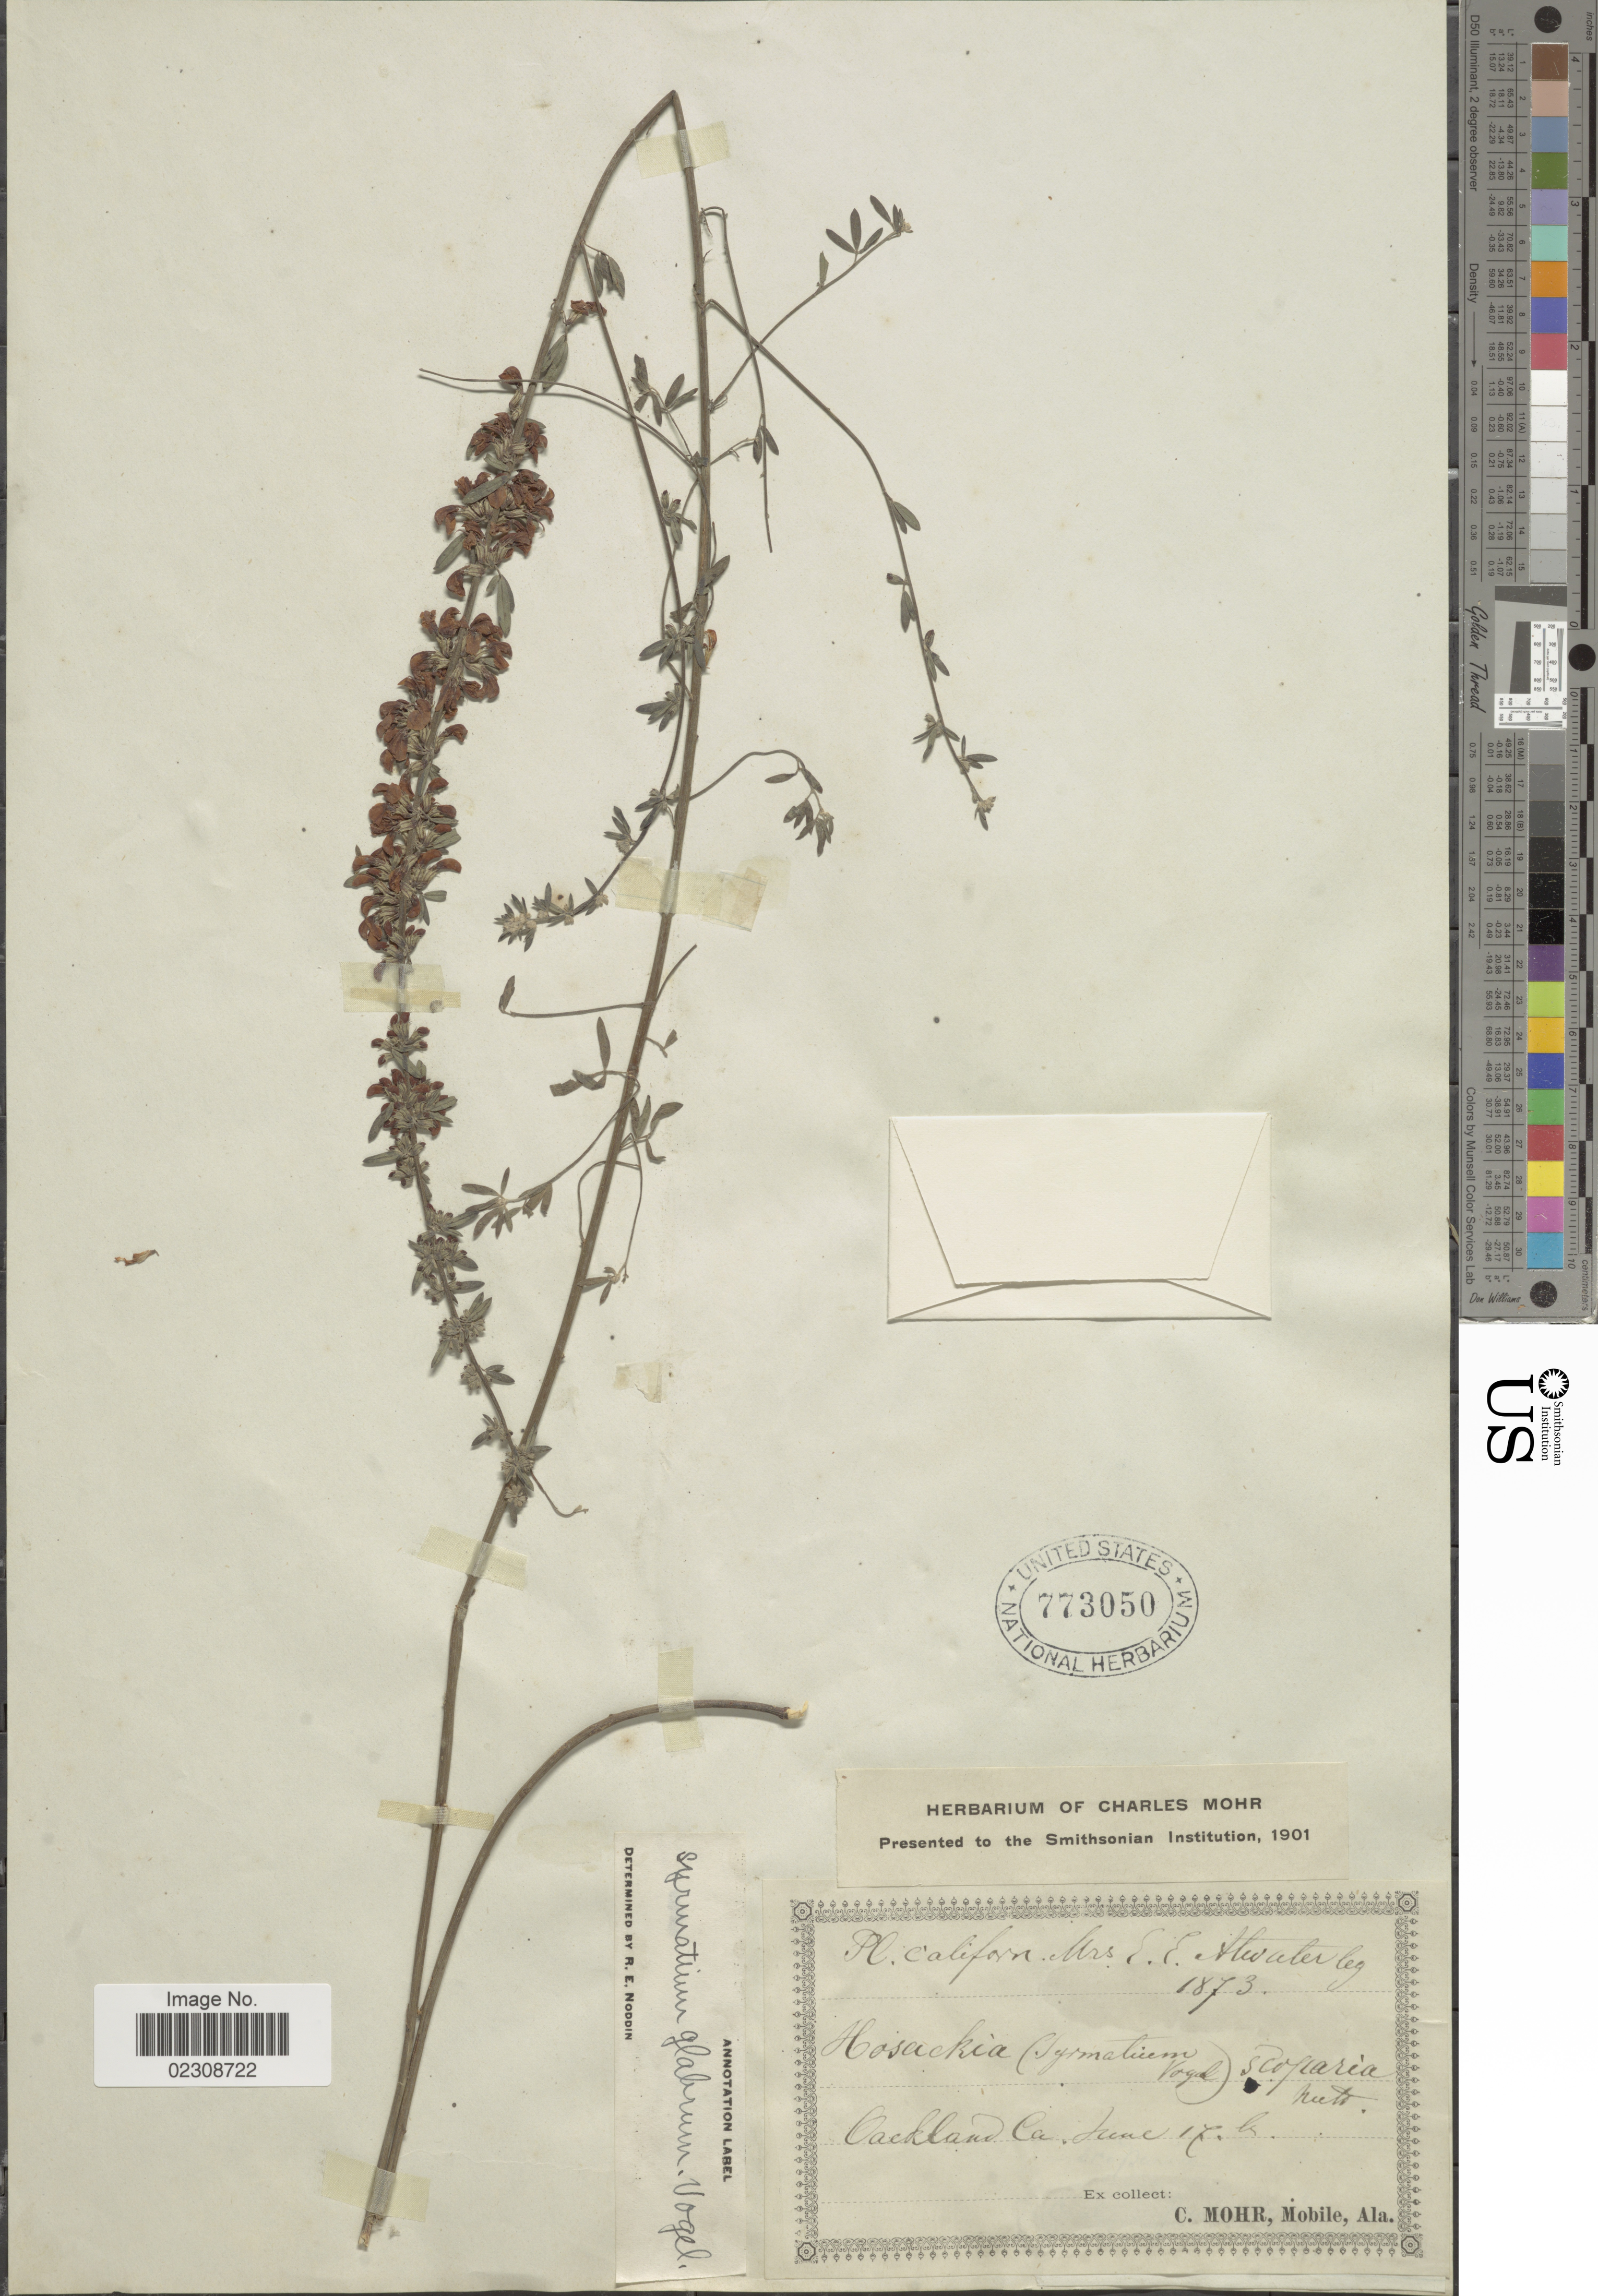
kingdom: Plantae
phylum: Tracheophyta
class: Magnoliopsida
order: Fabales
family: Fabaceae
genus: Syrmatium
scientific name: Syrmatium glabrum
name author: Vogel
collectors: E. E. Atwater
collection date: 1873-06-17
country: United States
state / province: California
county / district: Alameda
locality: Californ. Oakland Co.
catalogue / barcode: US 773050